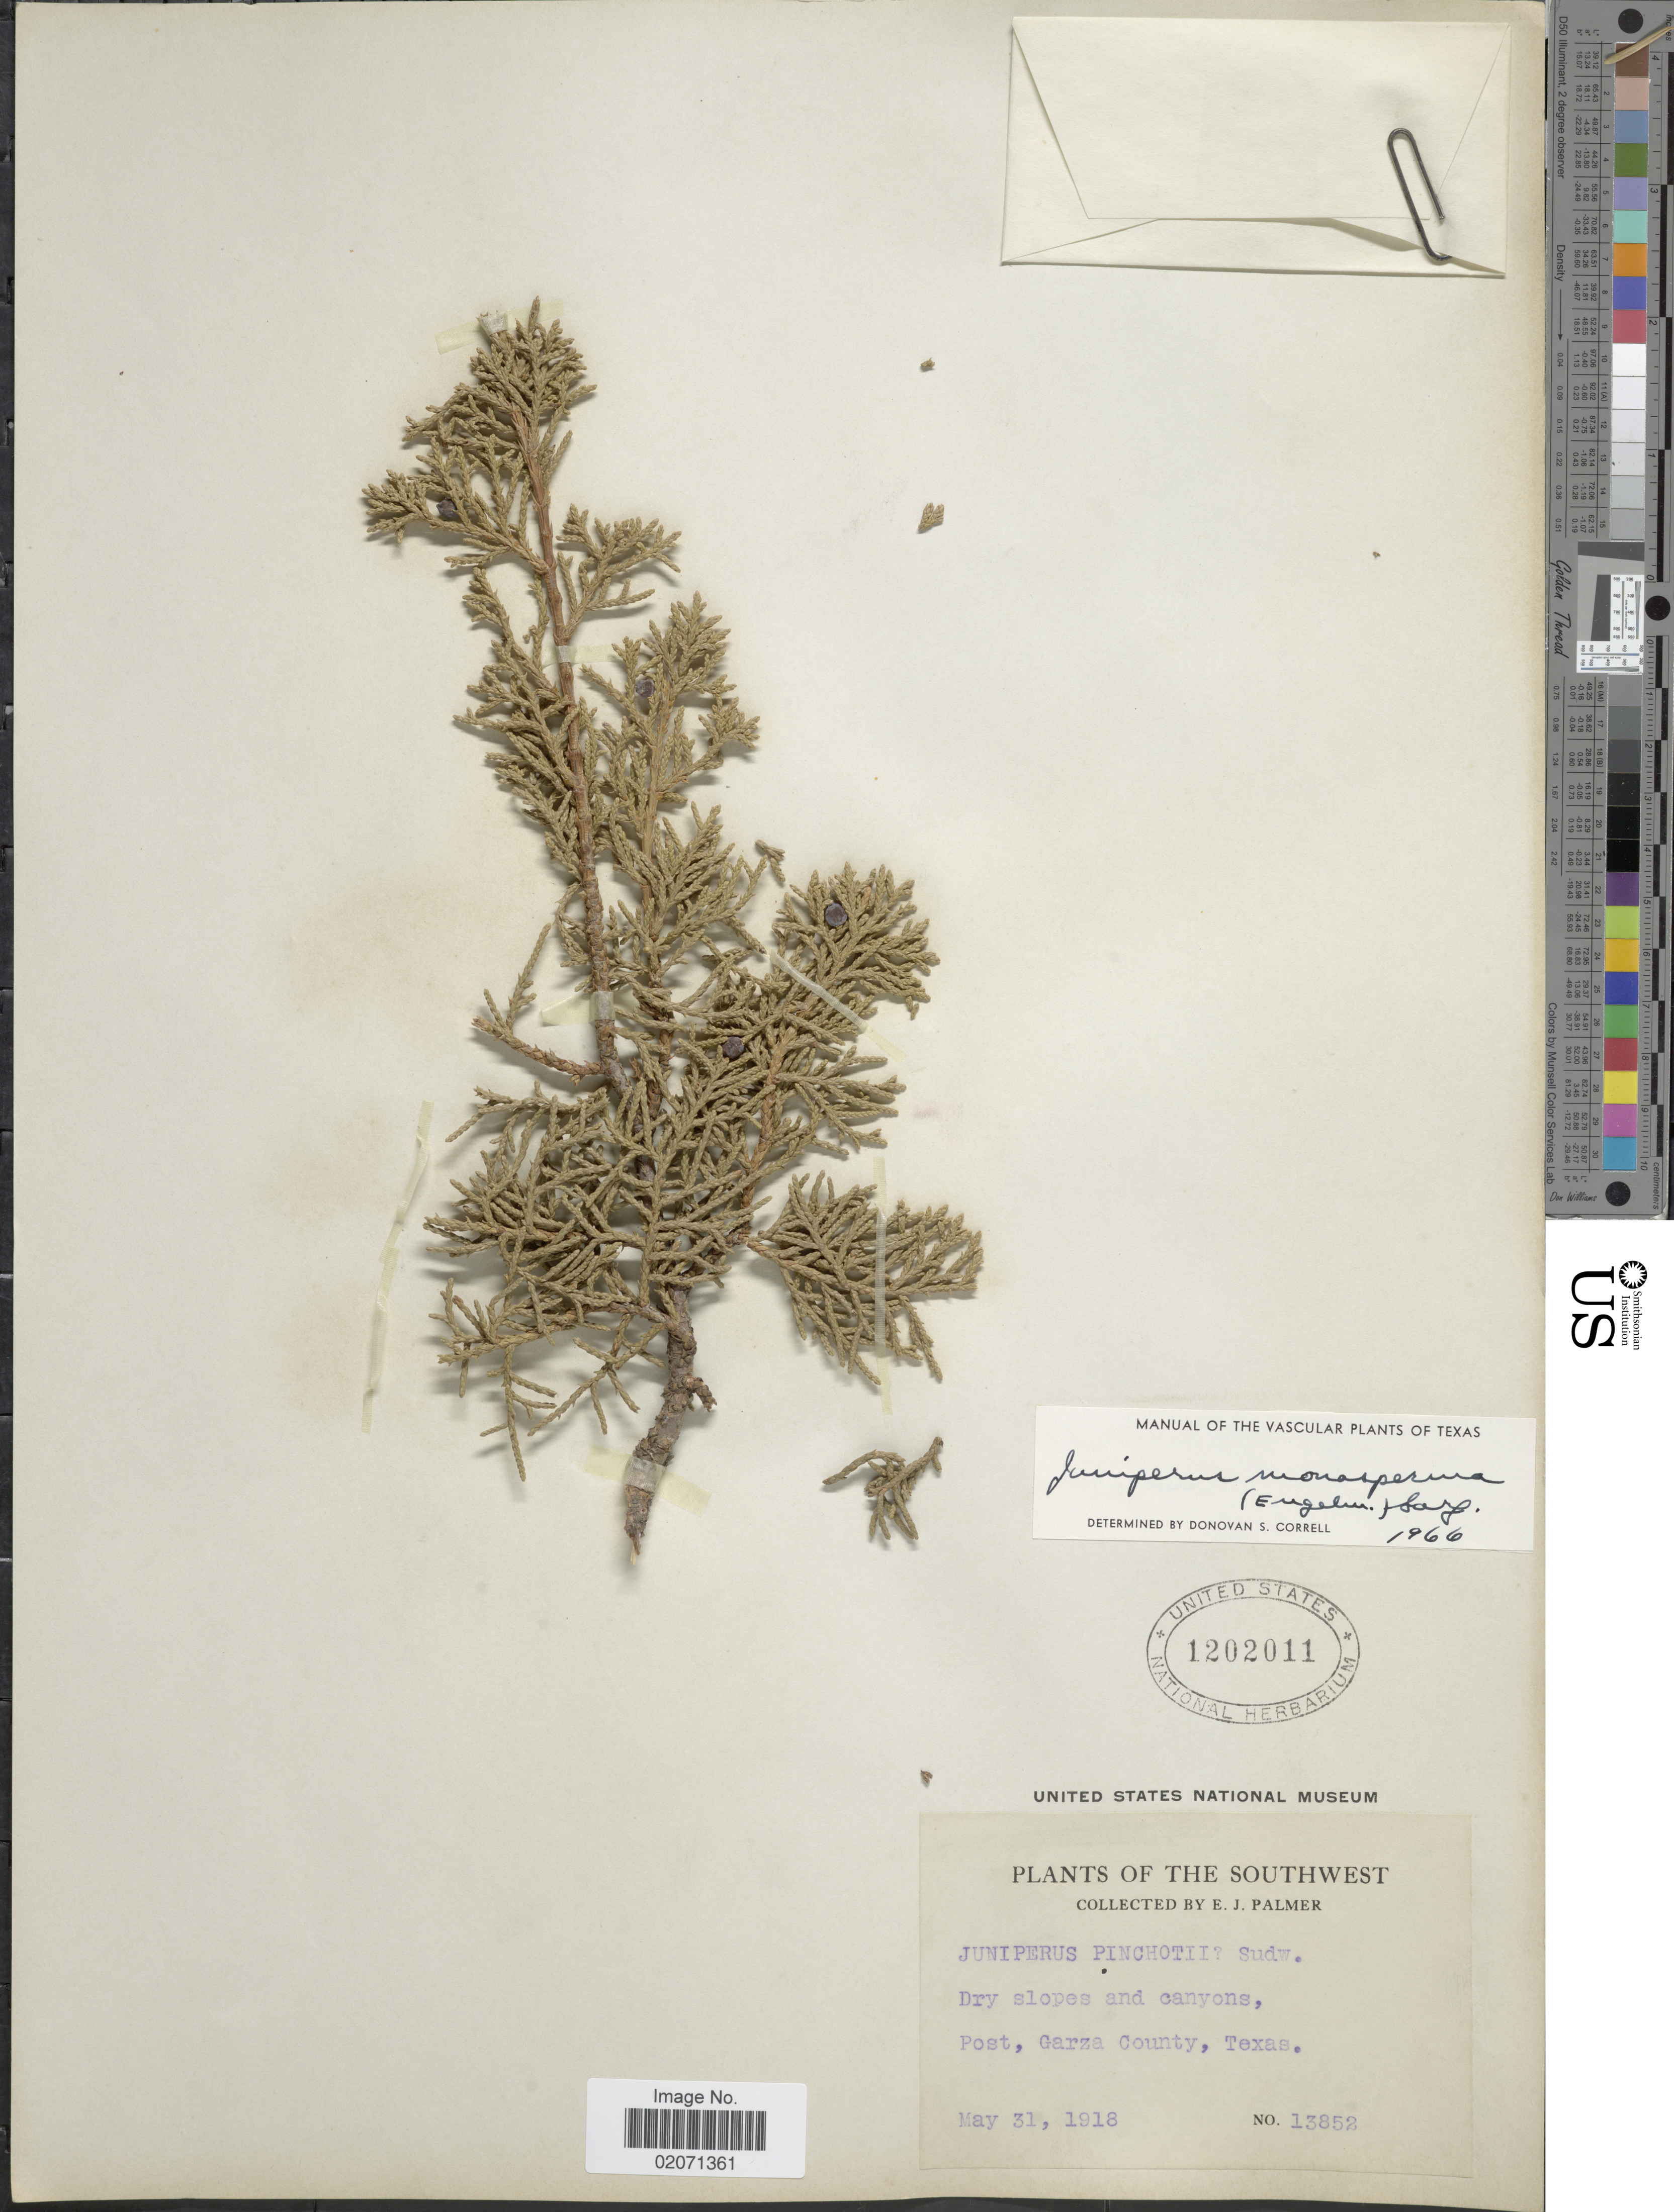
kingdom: Plantae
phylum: Tracheophyta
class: Pinopsida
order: Pinales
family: Cupressaceae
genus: Juniperus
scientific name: Juniperus monosperma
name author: (Engelm.) Sarg.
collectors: E. J. Palmer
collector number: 13852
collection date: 1918-05-31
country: United States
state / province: Texas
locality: The Southwest. Post, Garza County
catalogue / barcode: US 1202011